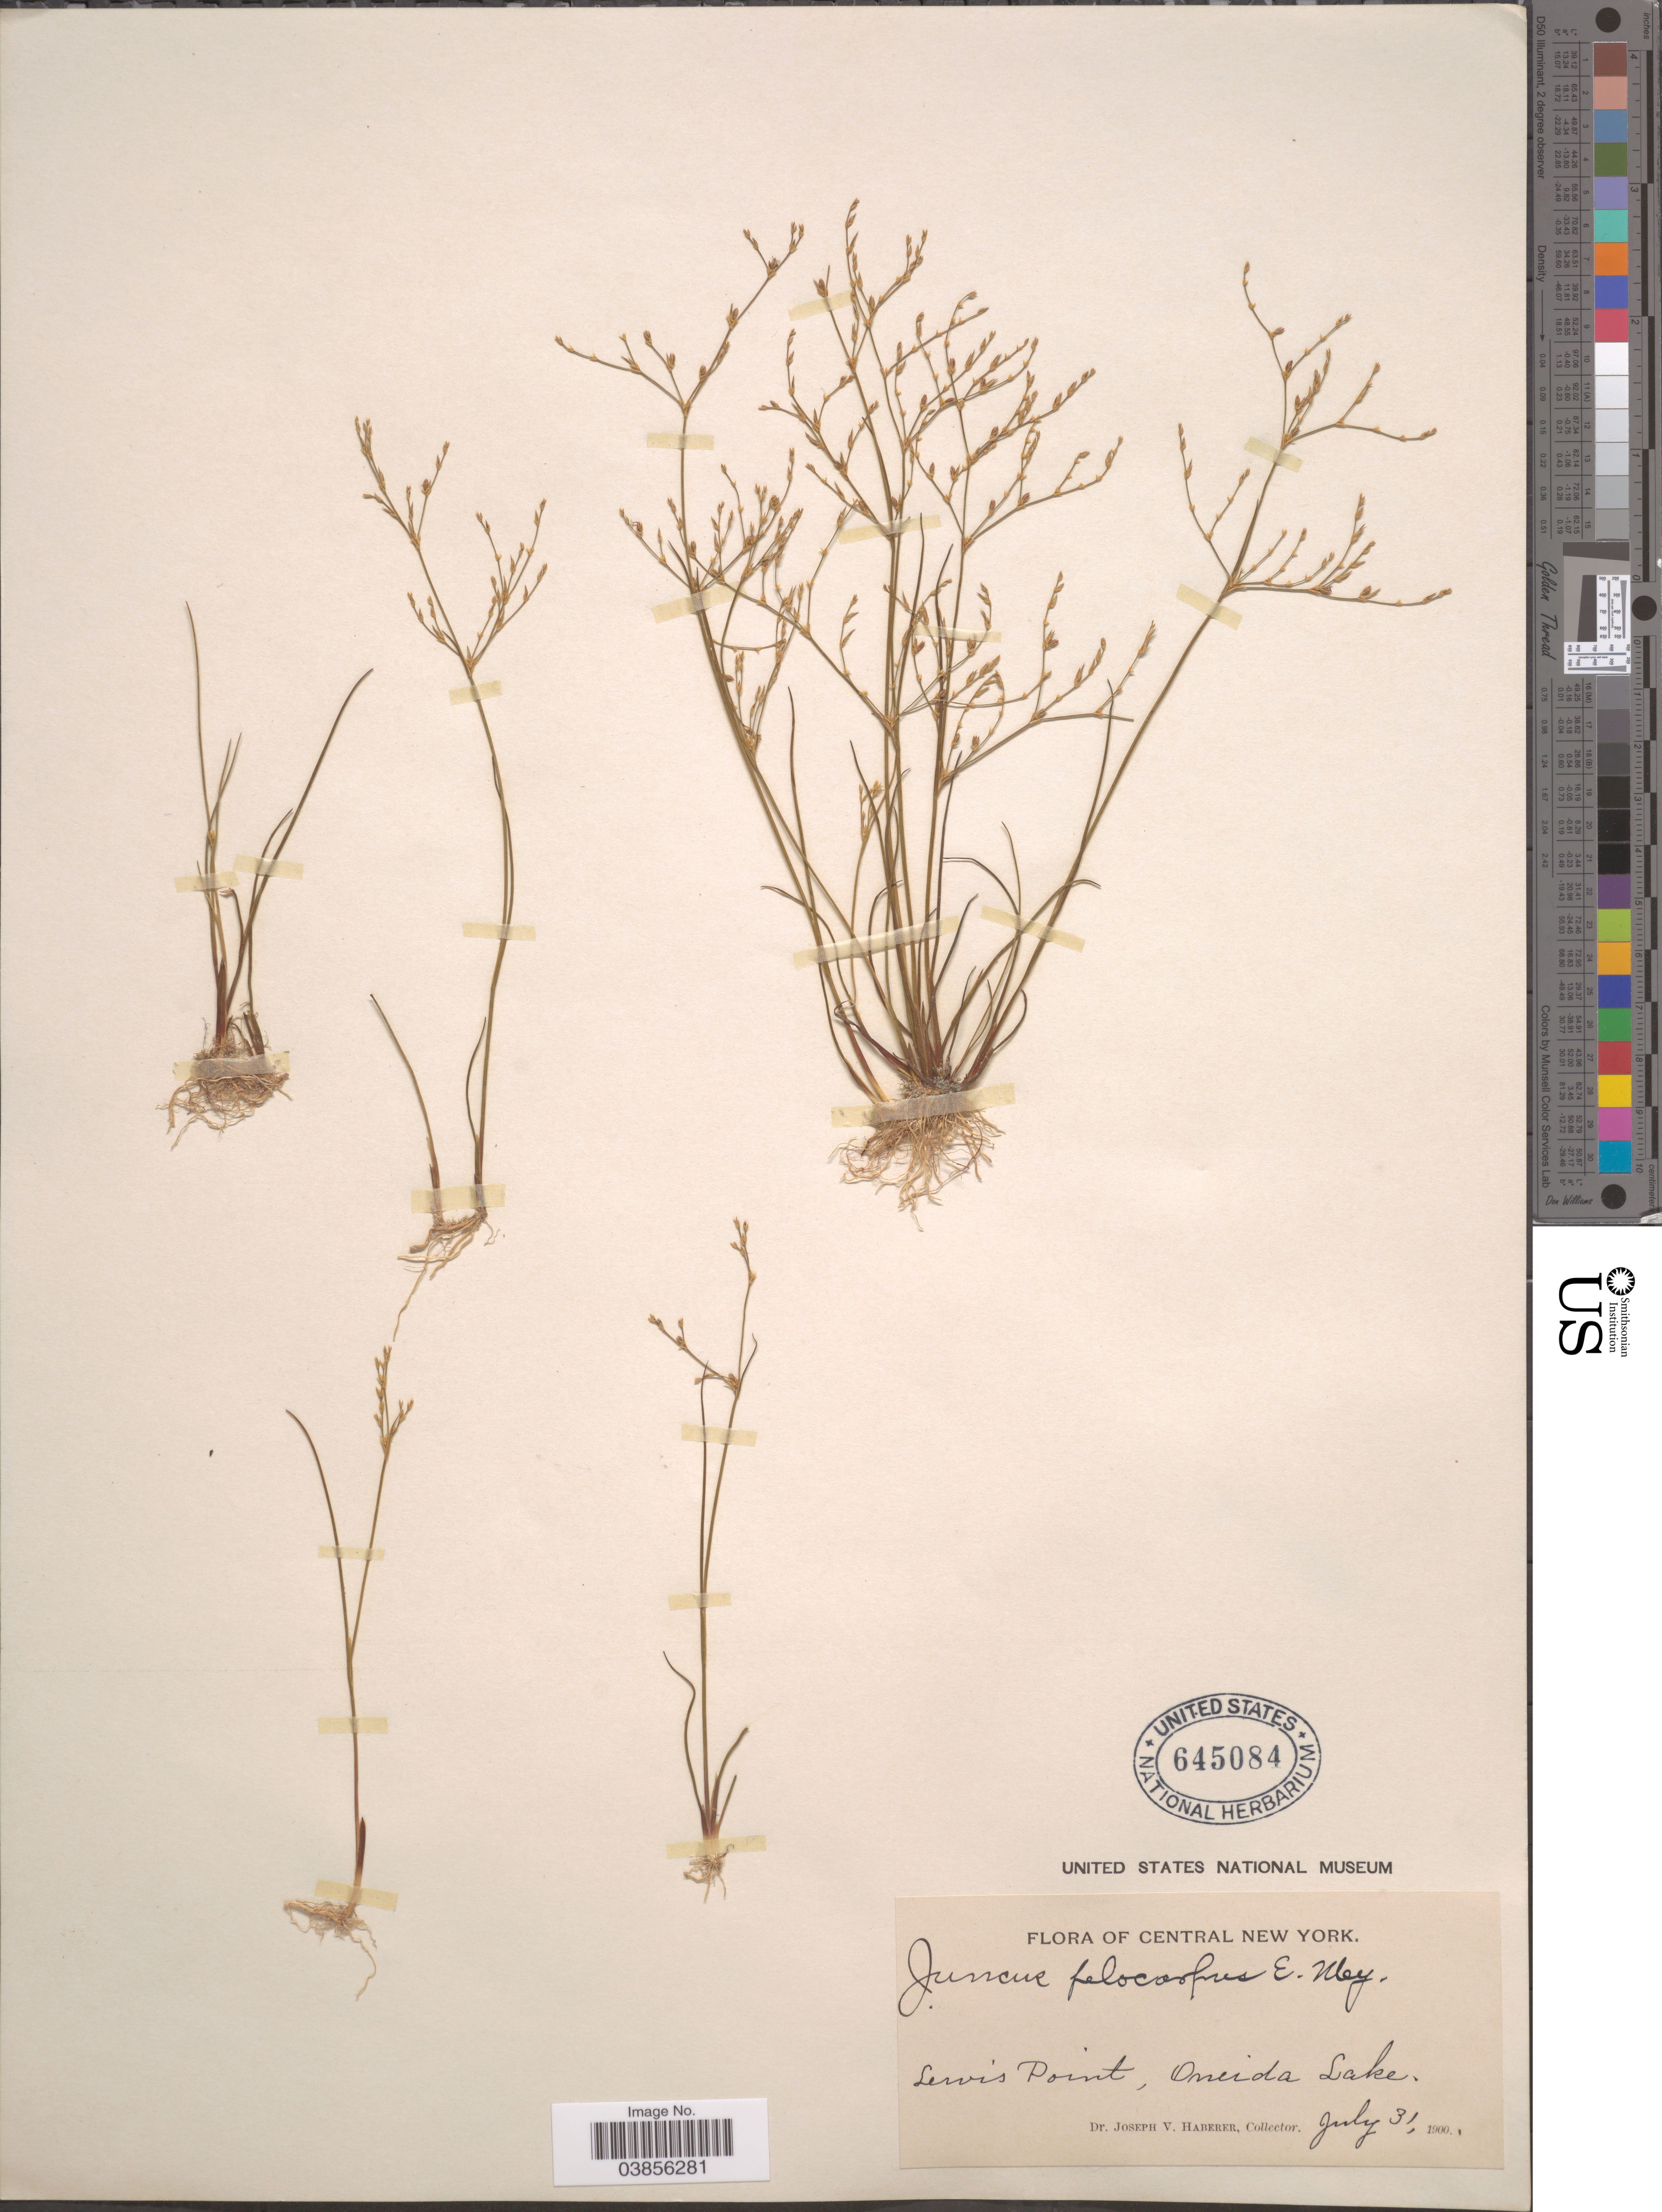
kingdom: Plantae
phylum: Tracheophyta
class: Liliopsida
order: Poales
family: Juncaceae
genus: Juncus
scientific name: Juncus pelocarpus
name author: E. Mey.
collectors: J. V. Haberer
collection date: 1900-07-31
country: United States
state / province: New York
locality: Central New York. Lewis Point, Oneida Lake.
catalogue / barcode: US 645084